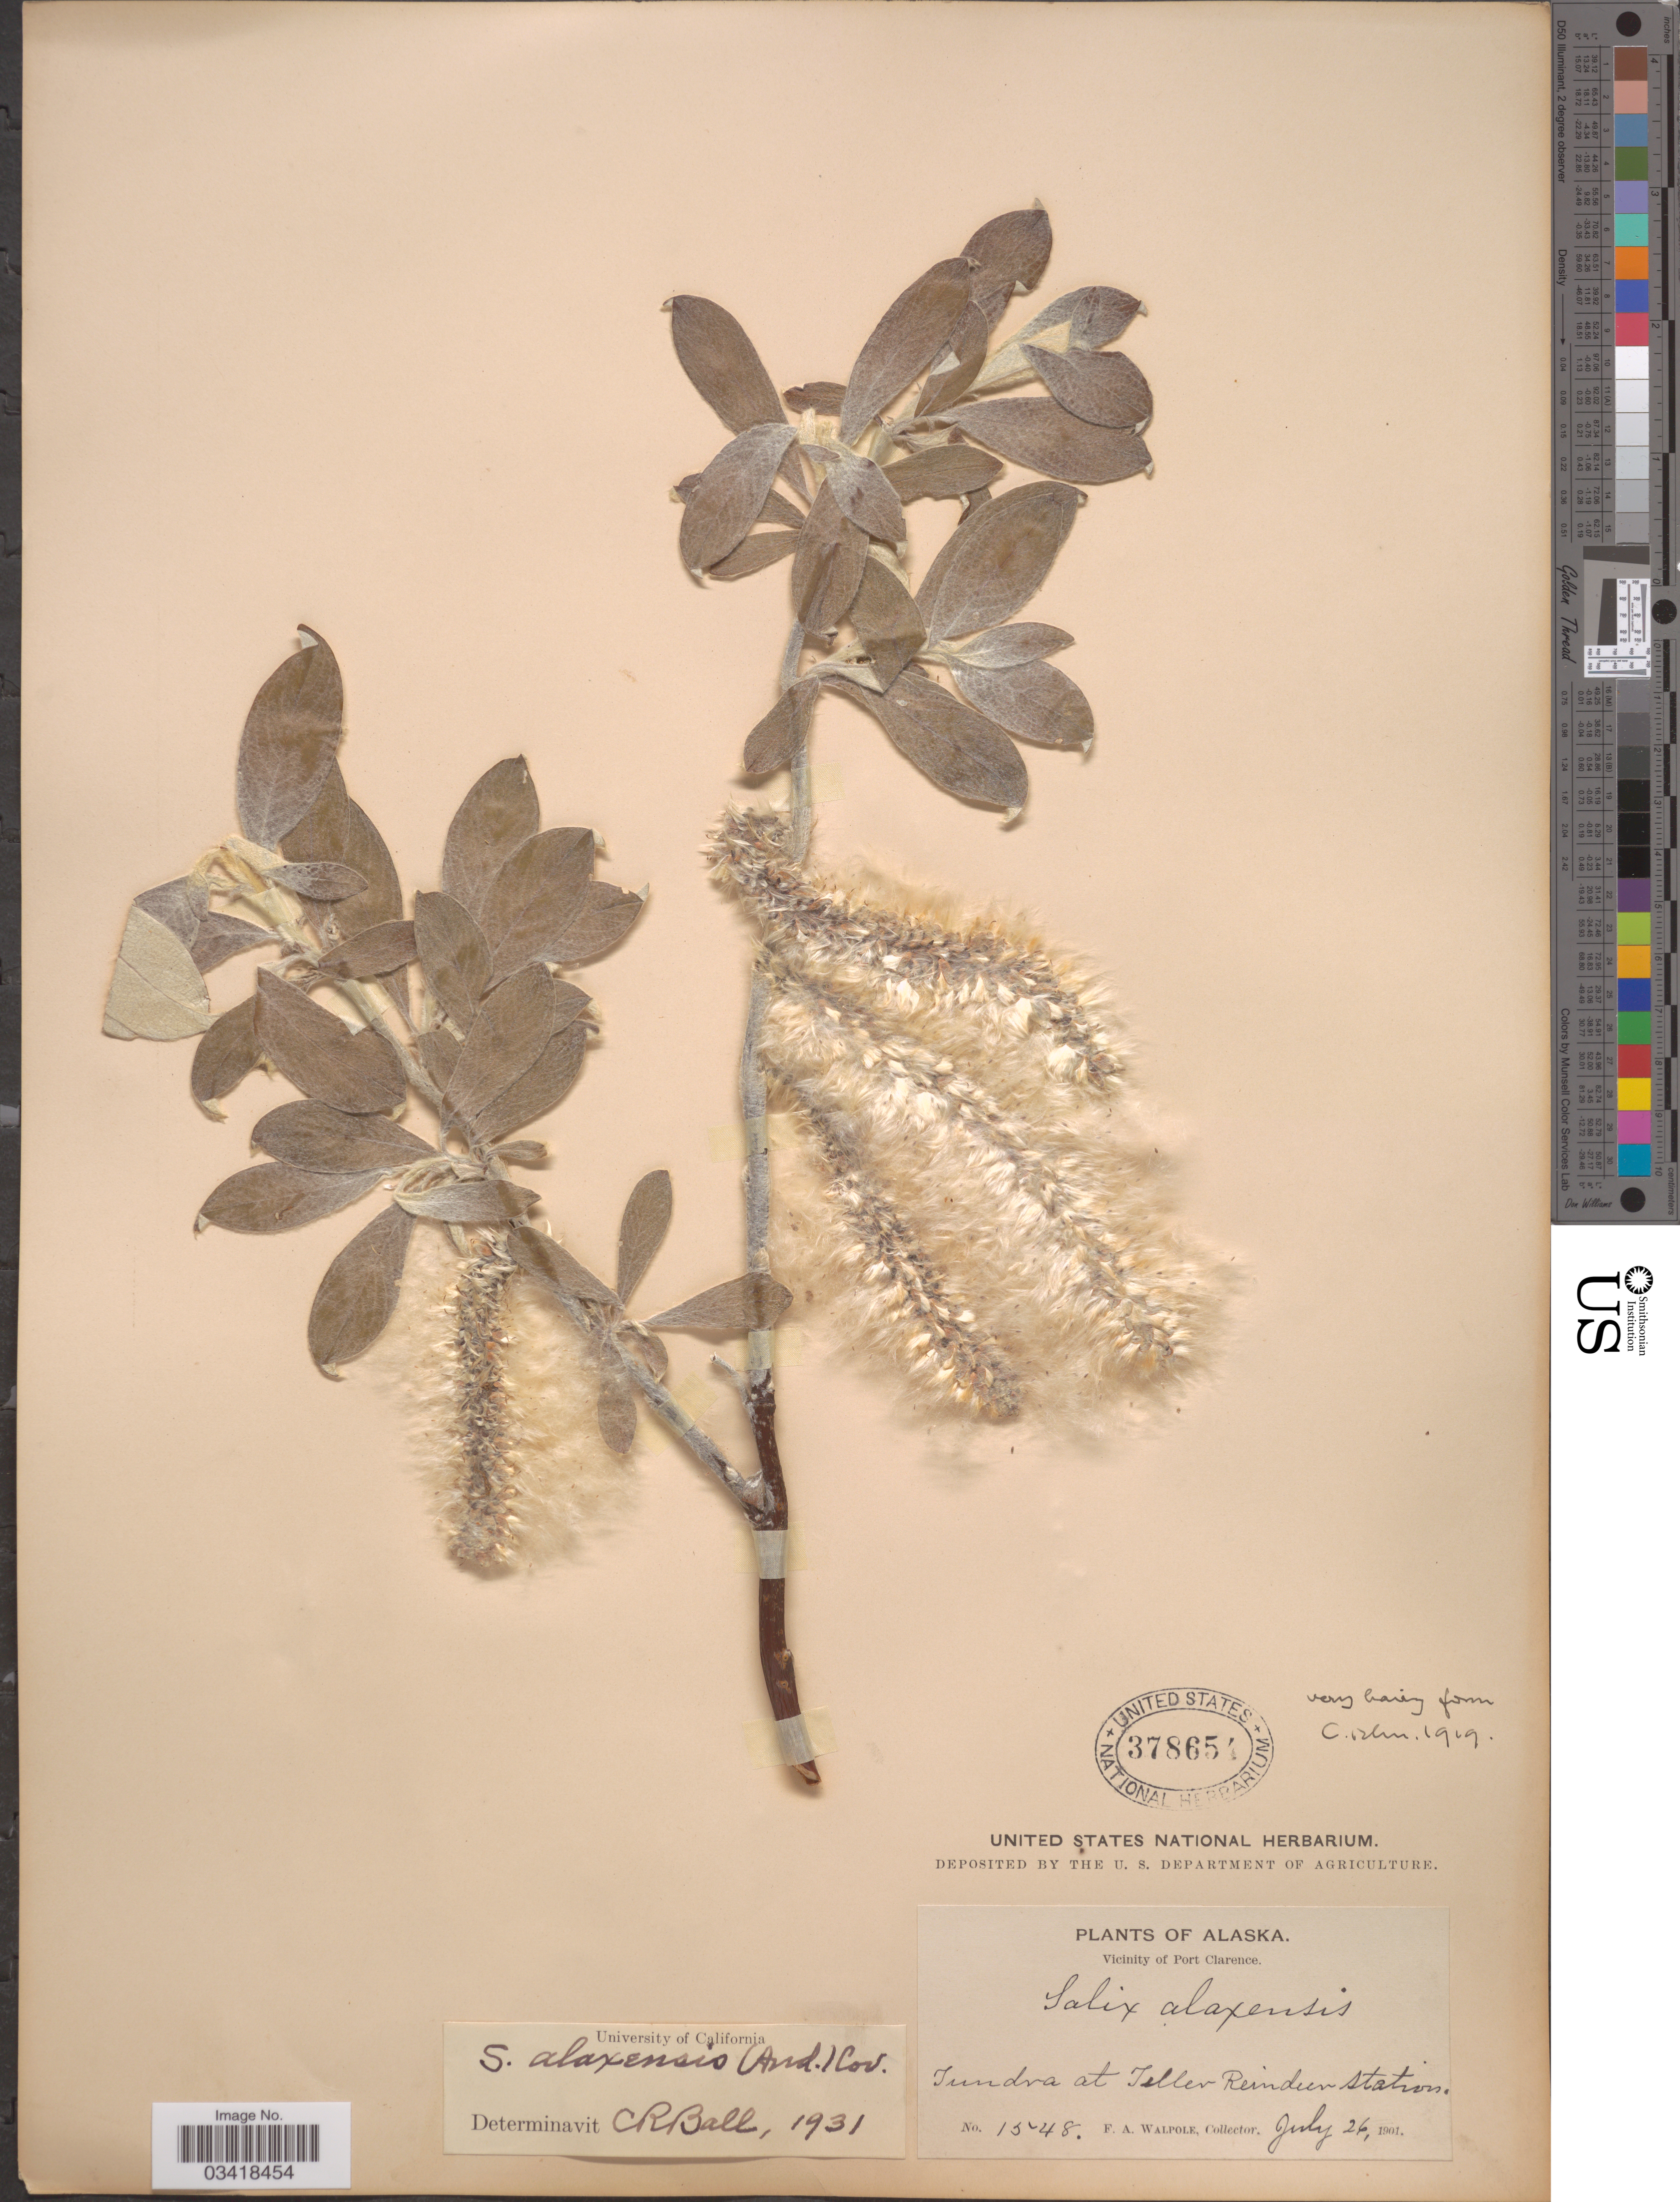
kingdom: Plantae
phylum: Tracheophyta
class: Magnoliopsida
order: Malpighiales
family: Salicaceae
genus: Salix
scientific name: Salix alaxensis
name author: (Andersson) Coville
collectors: F. Walpole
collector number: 1548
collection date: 1901-07-26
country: United States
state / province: Alaska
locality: Vicinity of Port Clarence. Tundra at Teller Reindeer Station.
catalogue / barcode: US 378654